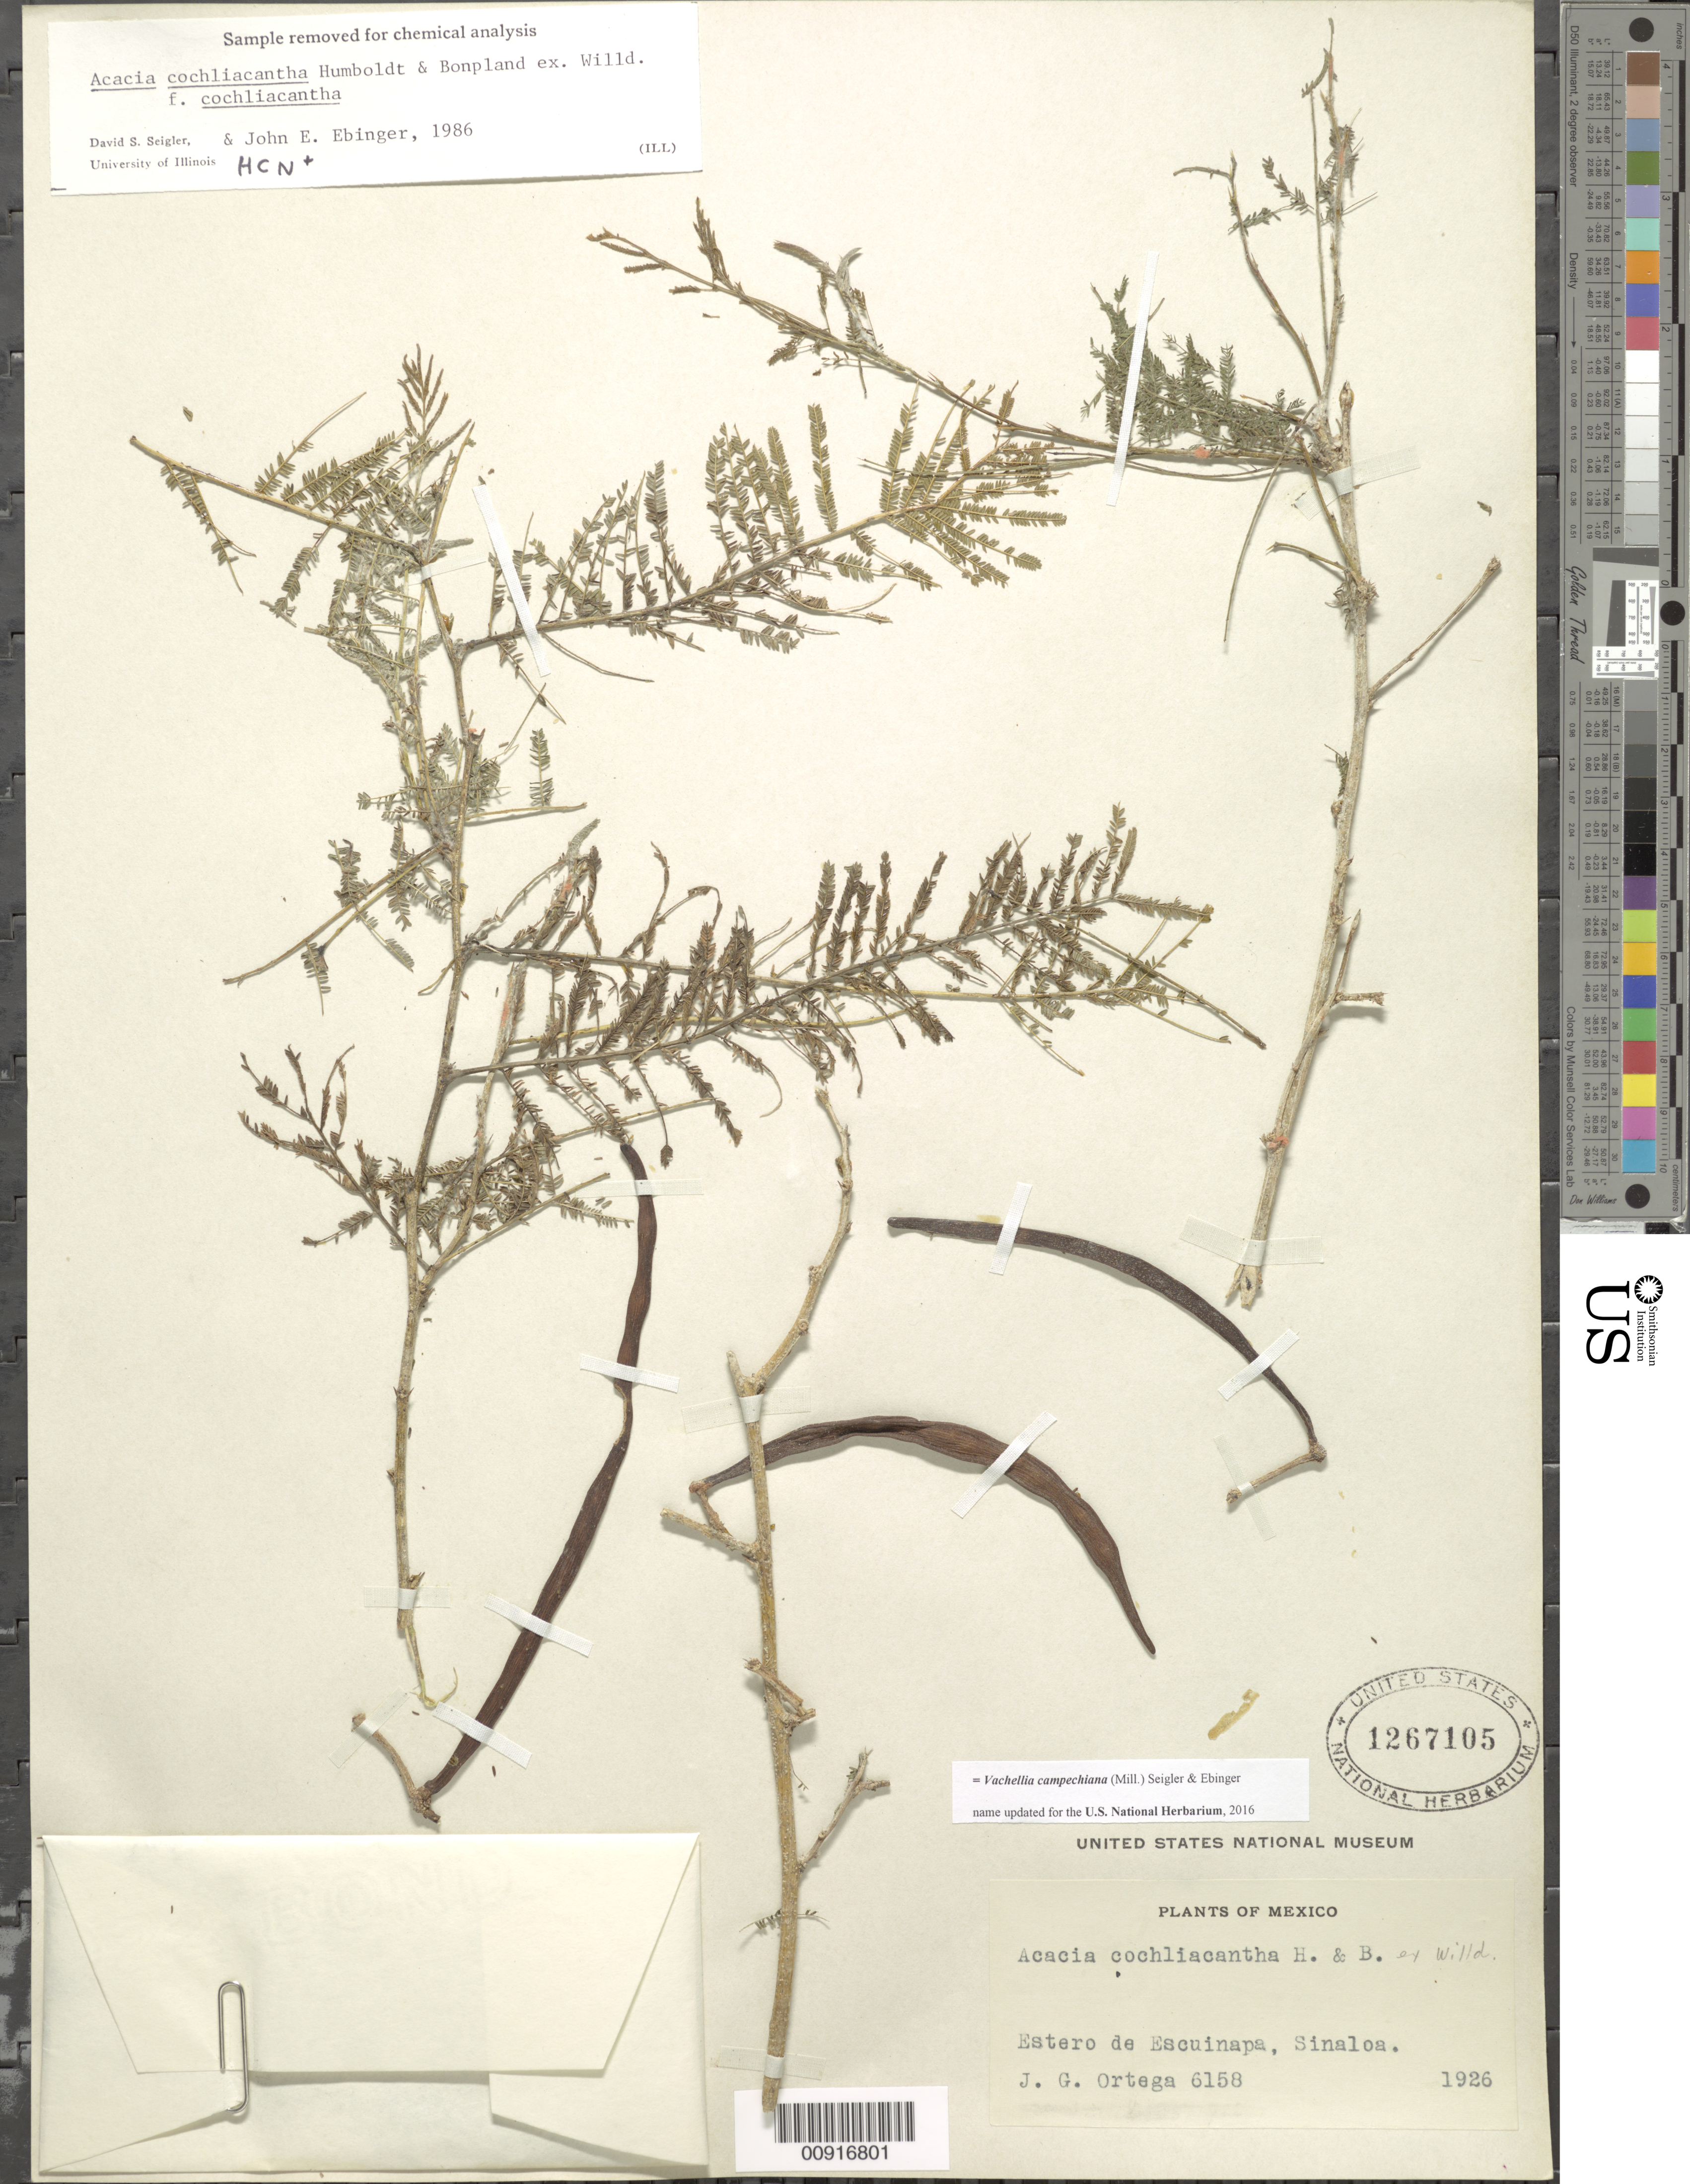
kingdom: Plantae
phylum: Tracheophyta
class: Magnoliopsida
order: Fabales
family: Fabaceae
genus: Vachellia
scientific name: Vachellia campechiana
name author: (Mill.) Seigler & Ebinger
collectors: J. Ortega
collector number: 6158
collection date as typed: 1926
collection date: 1926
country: Mexico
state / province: Sinaloa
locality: Estero de Escuinapa, Sinaloa.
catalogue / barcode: US 1267105